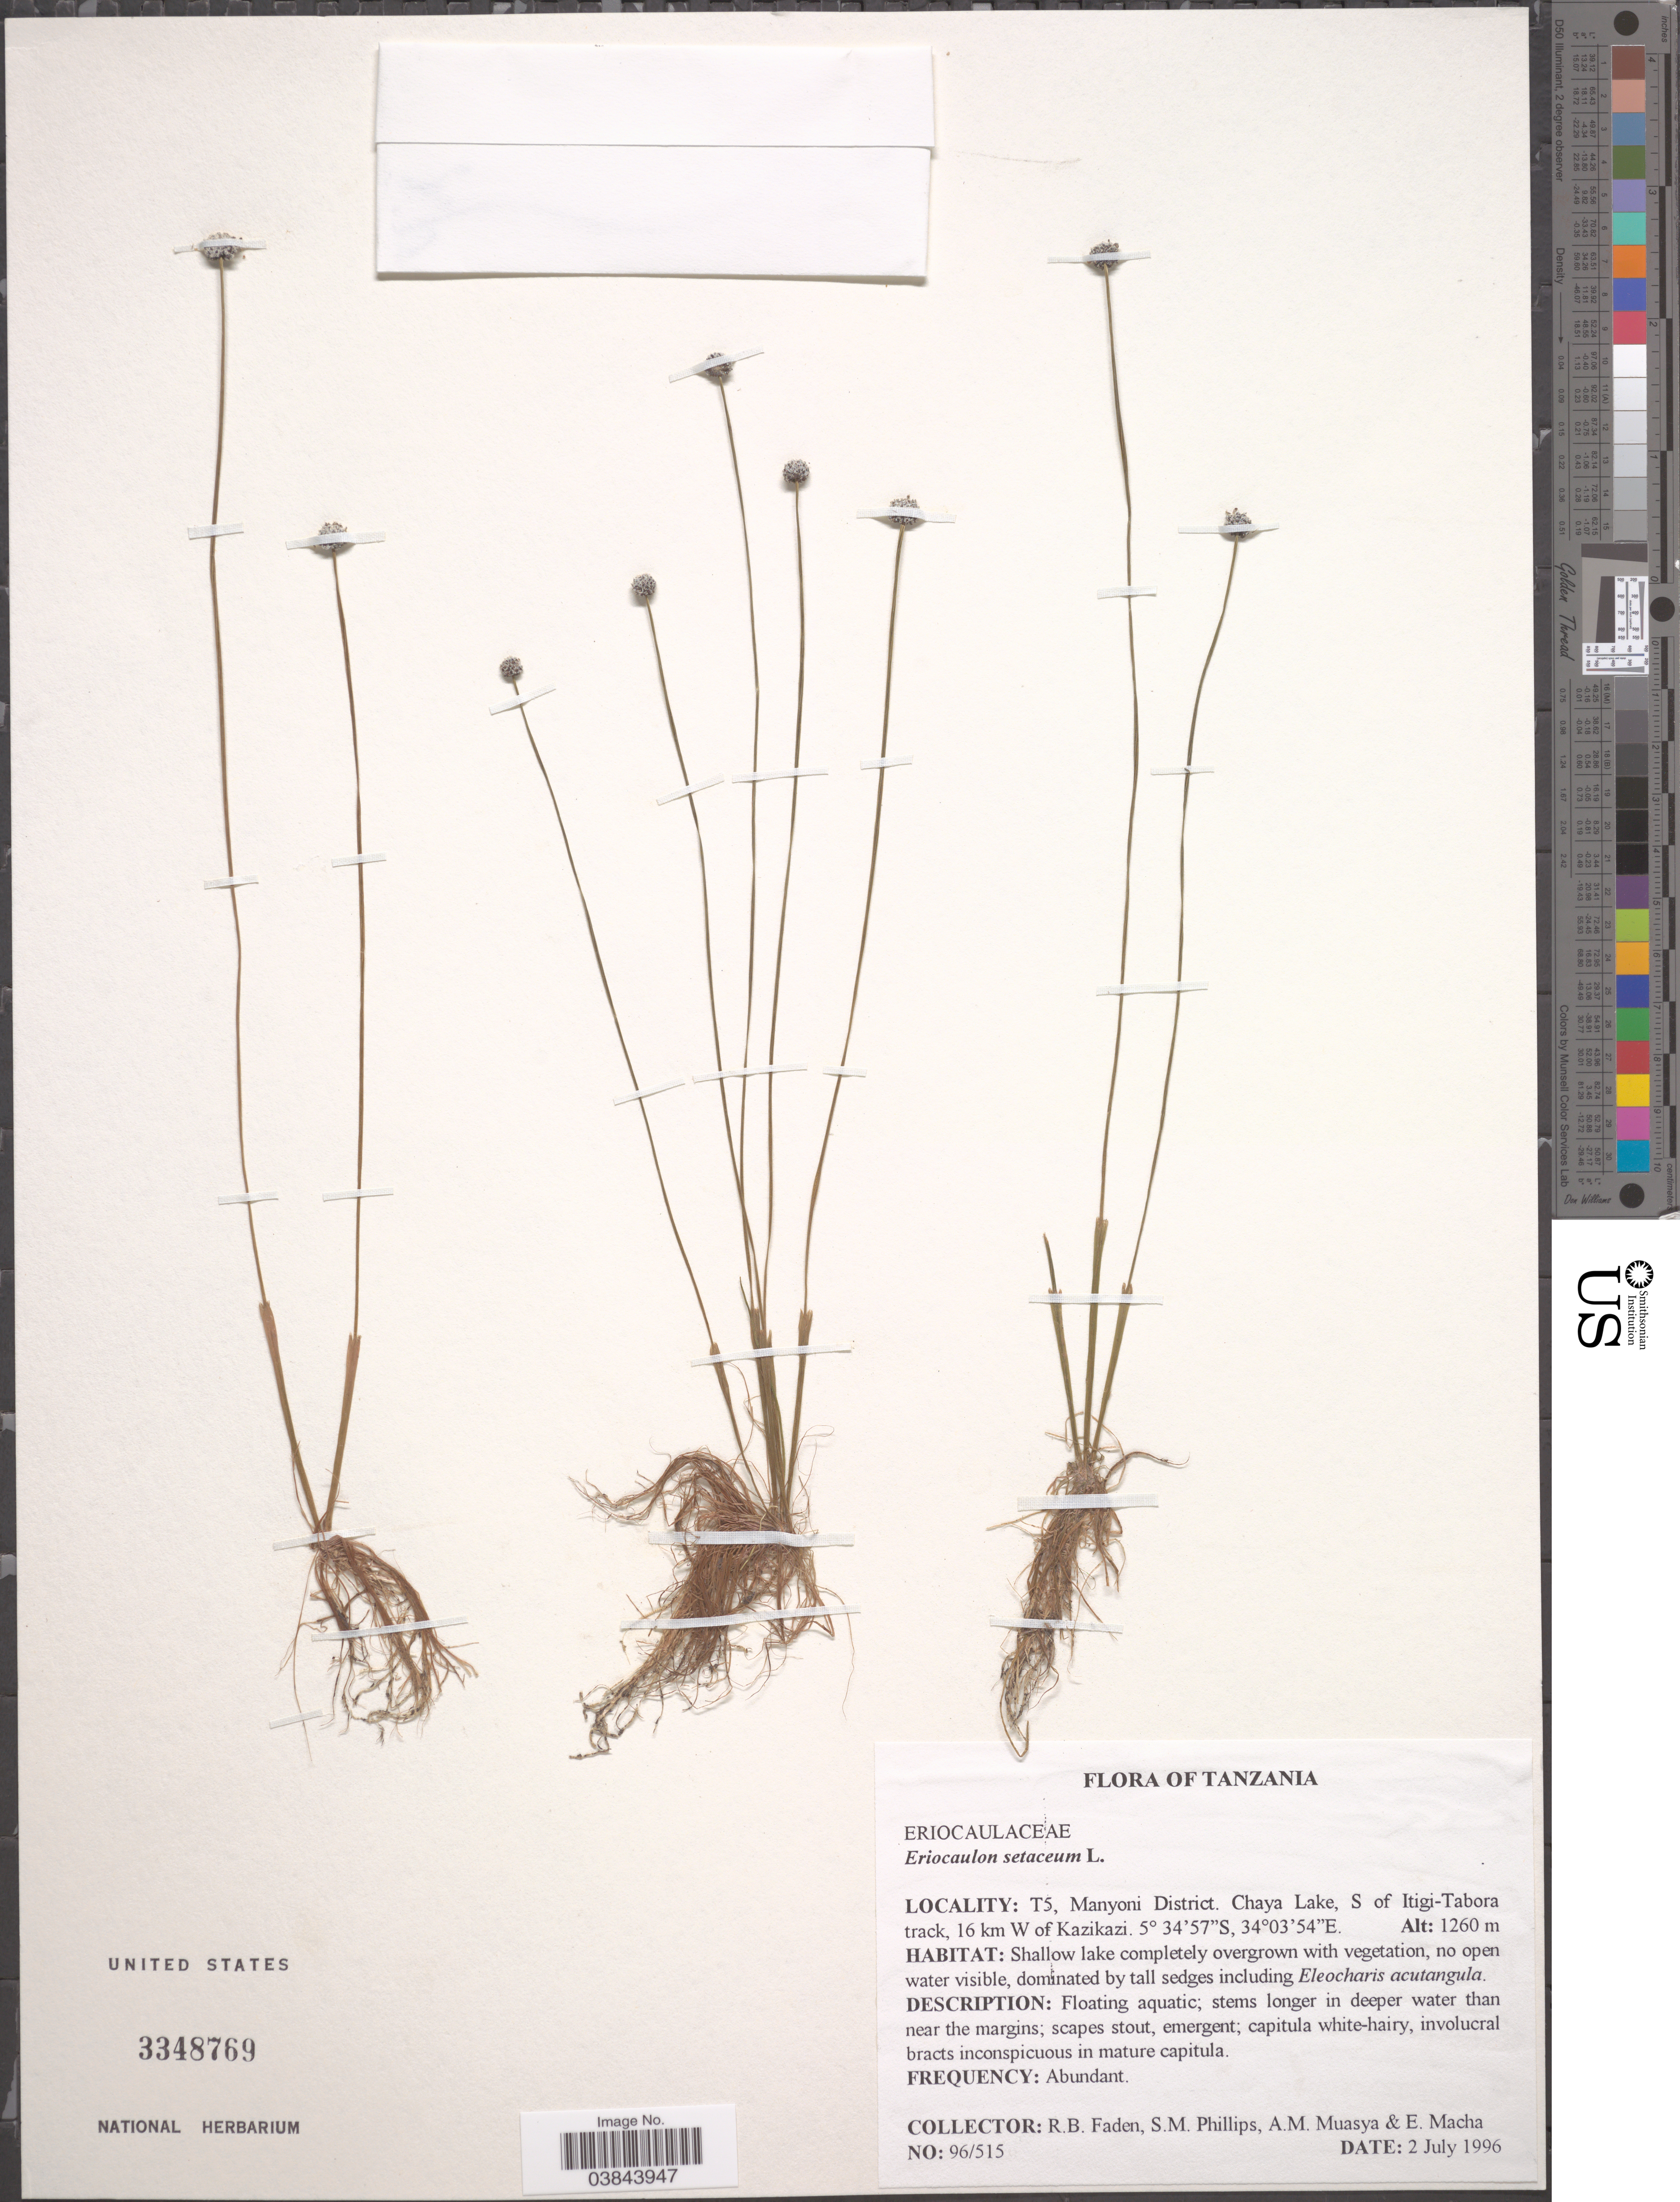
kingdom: Plantae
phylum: Tracheophyta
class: Liliopsida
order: Poales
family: Eriocaulaceae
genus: Eriocaulon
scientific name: Eriocaulon setaceum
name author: L.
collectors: R. B. Faden, S. M. Phillips, A. Muasya & E. Macha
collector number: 96/515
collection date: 1996-07-02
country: Tanzania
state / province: Tabora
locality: T5, Manyoni District. Chaya Lake, S of Itigi-Tabora track, 16 km W of Kazikazi.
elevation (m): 1260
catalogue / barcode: US 3348769